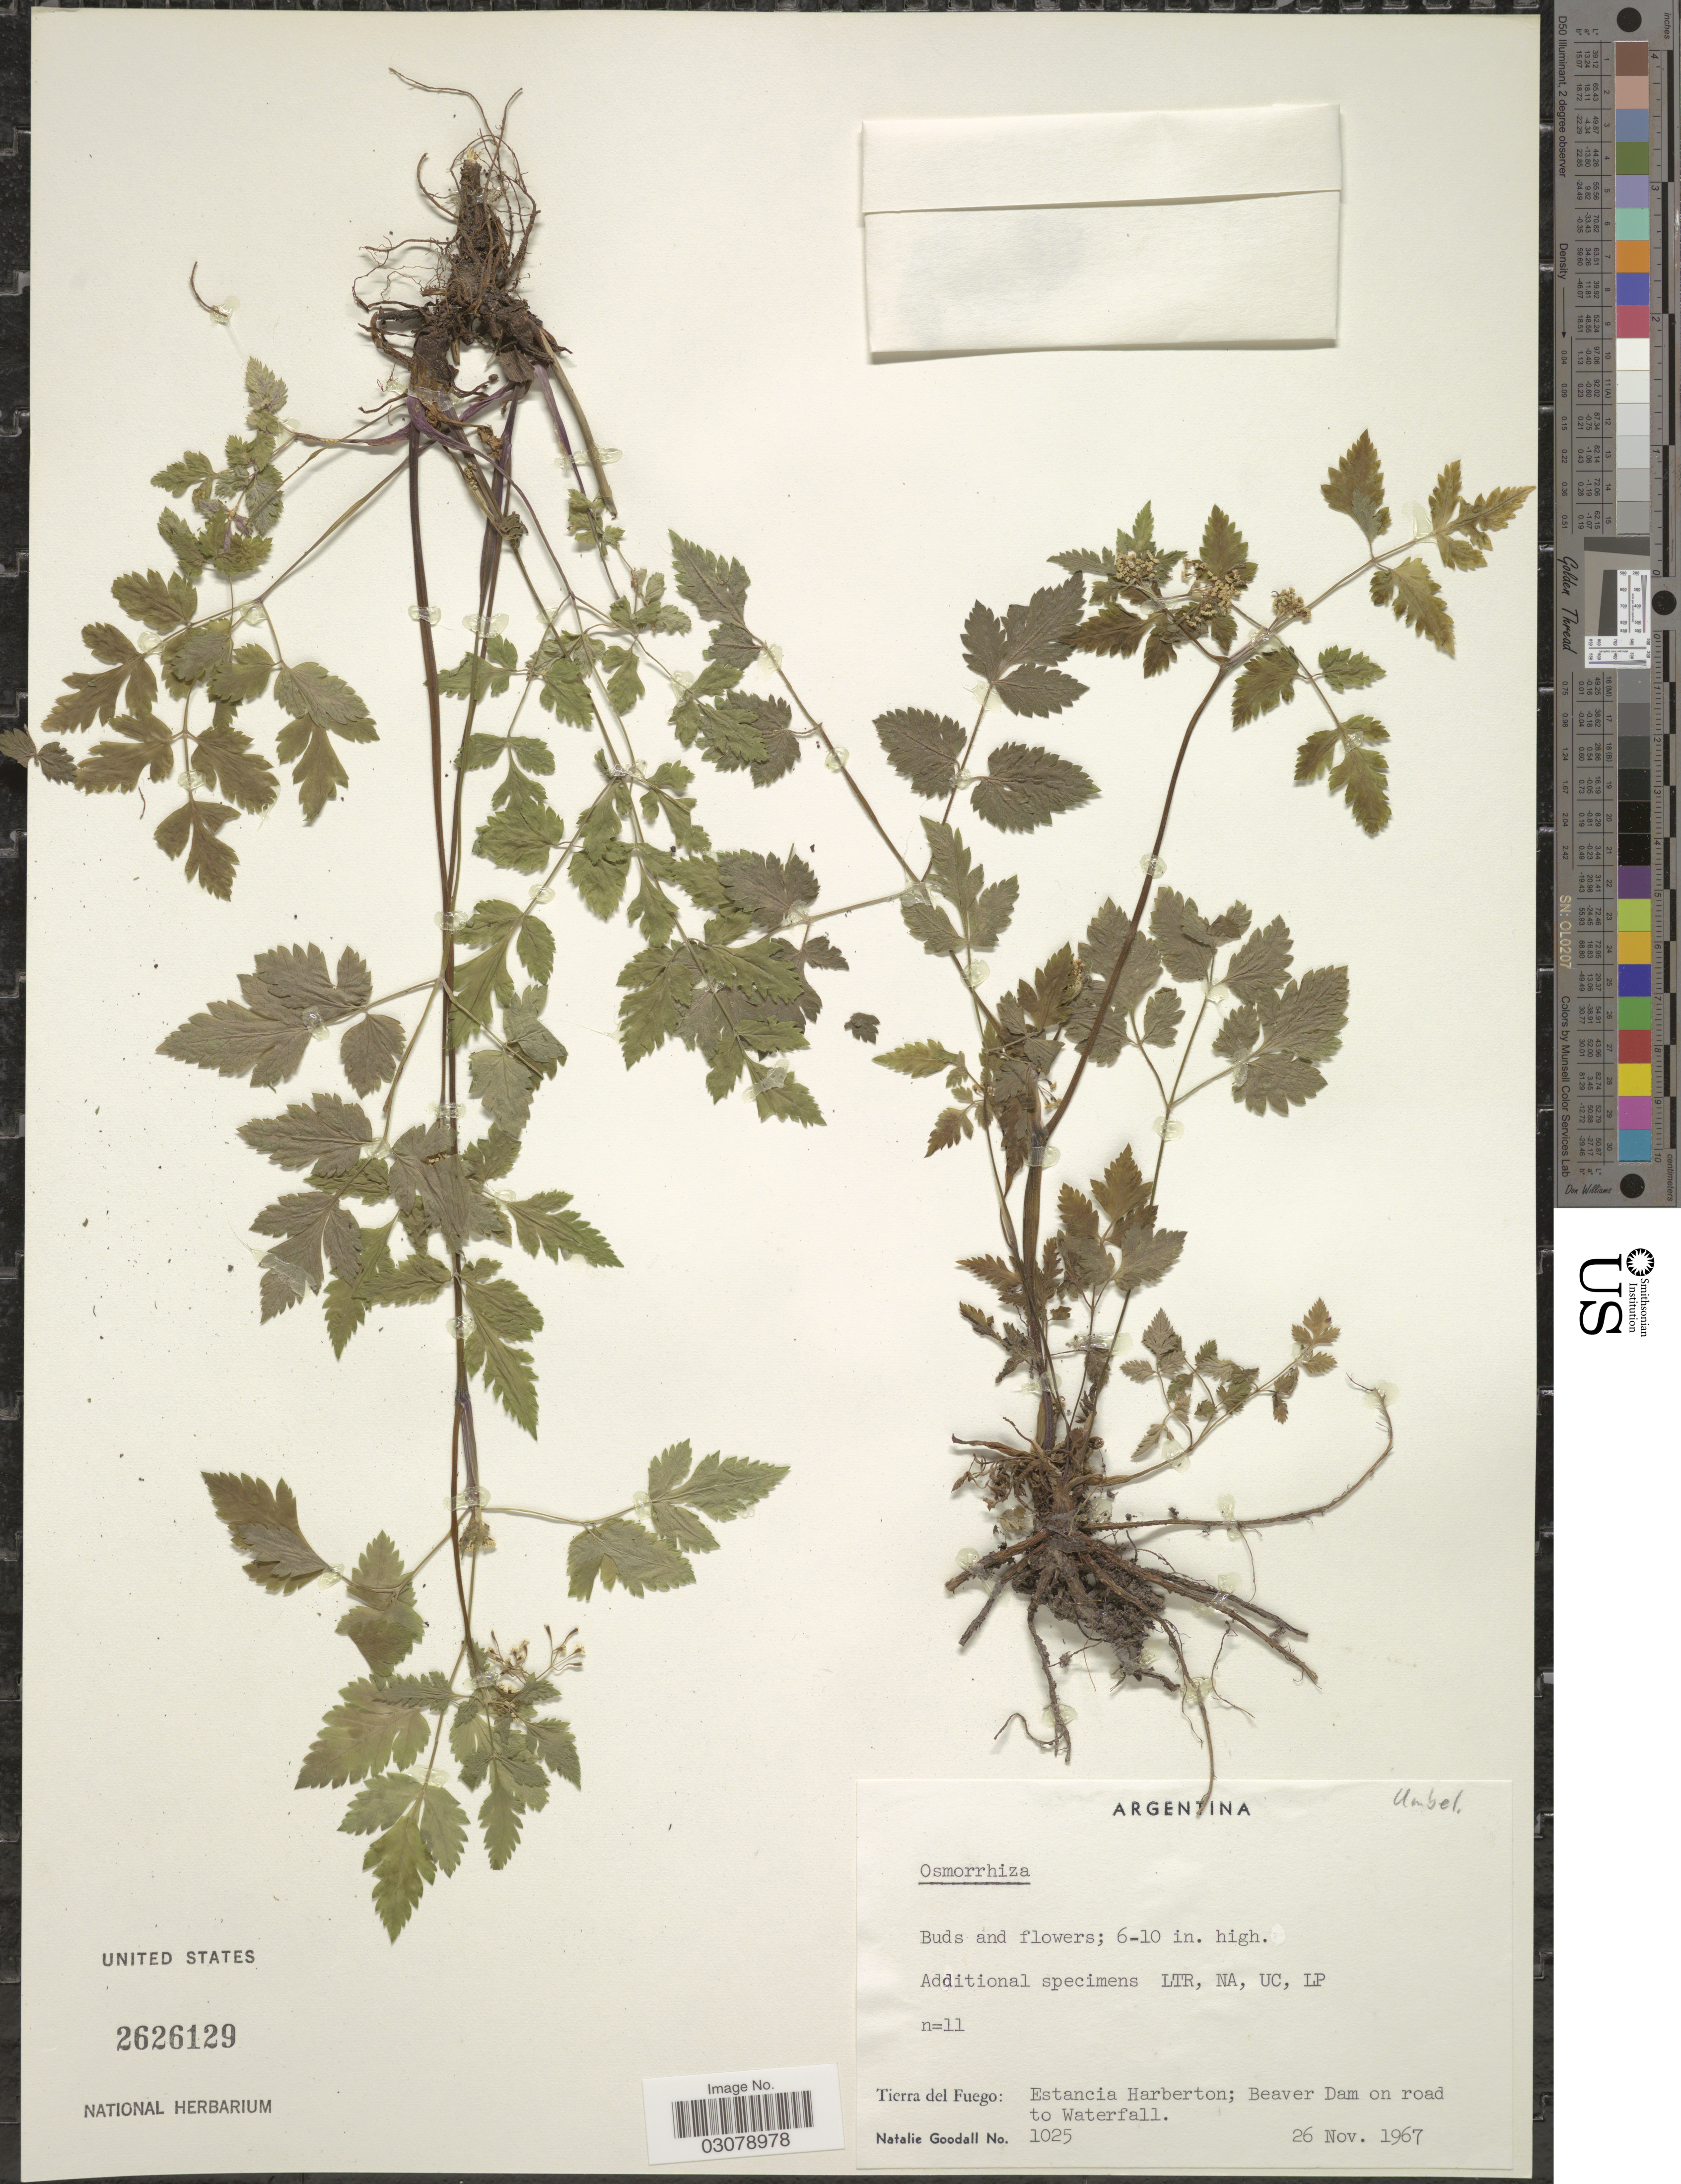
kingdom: Plantae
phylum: Tracheophyta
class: Magnoliopsida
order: Apiales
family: Apiaceae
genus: Osmorhiza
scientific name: Osmorhiza sp.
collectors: N. Goodall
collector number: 1025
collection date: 1967-11-26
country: Argentina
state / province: Tierra del Fuego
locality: Estancia Harberton; Beaver Dam on road to Waterfall.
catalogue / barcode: US 2626129